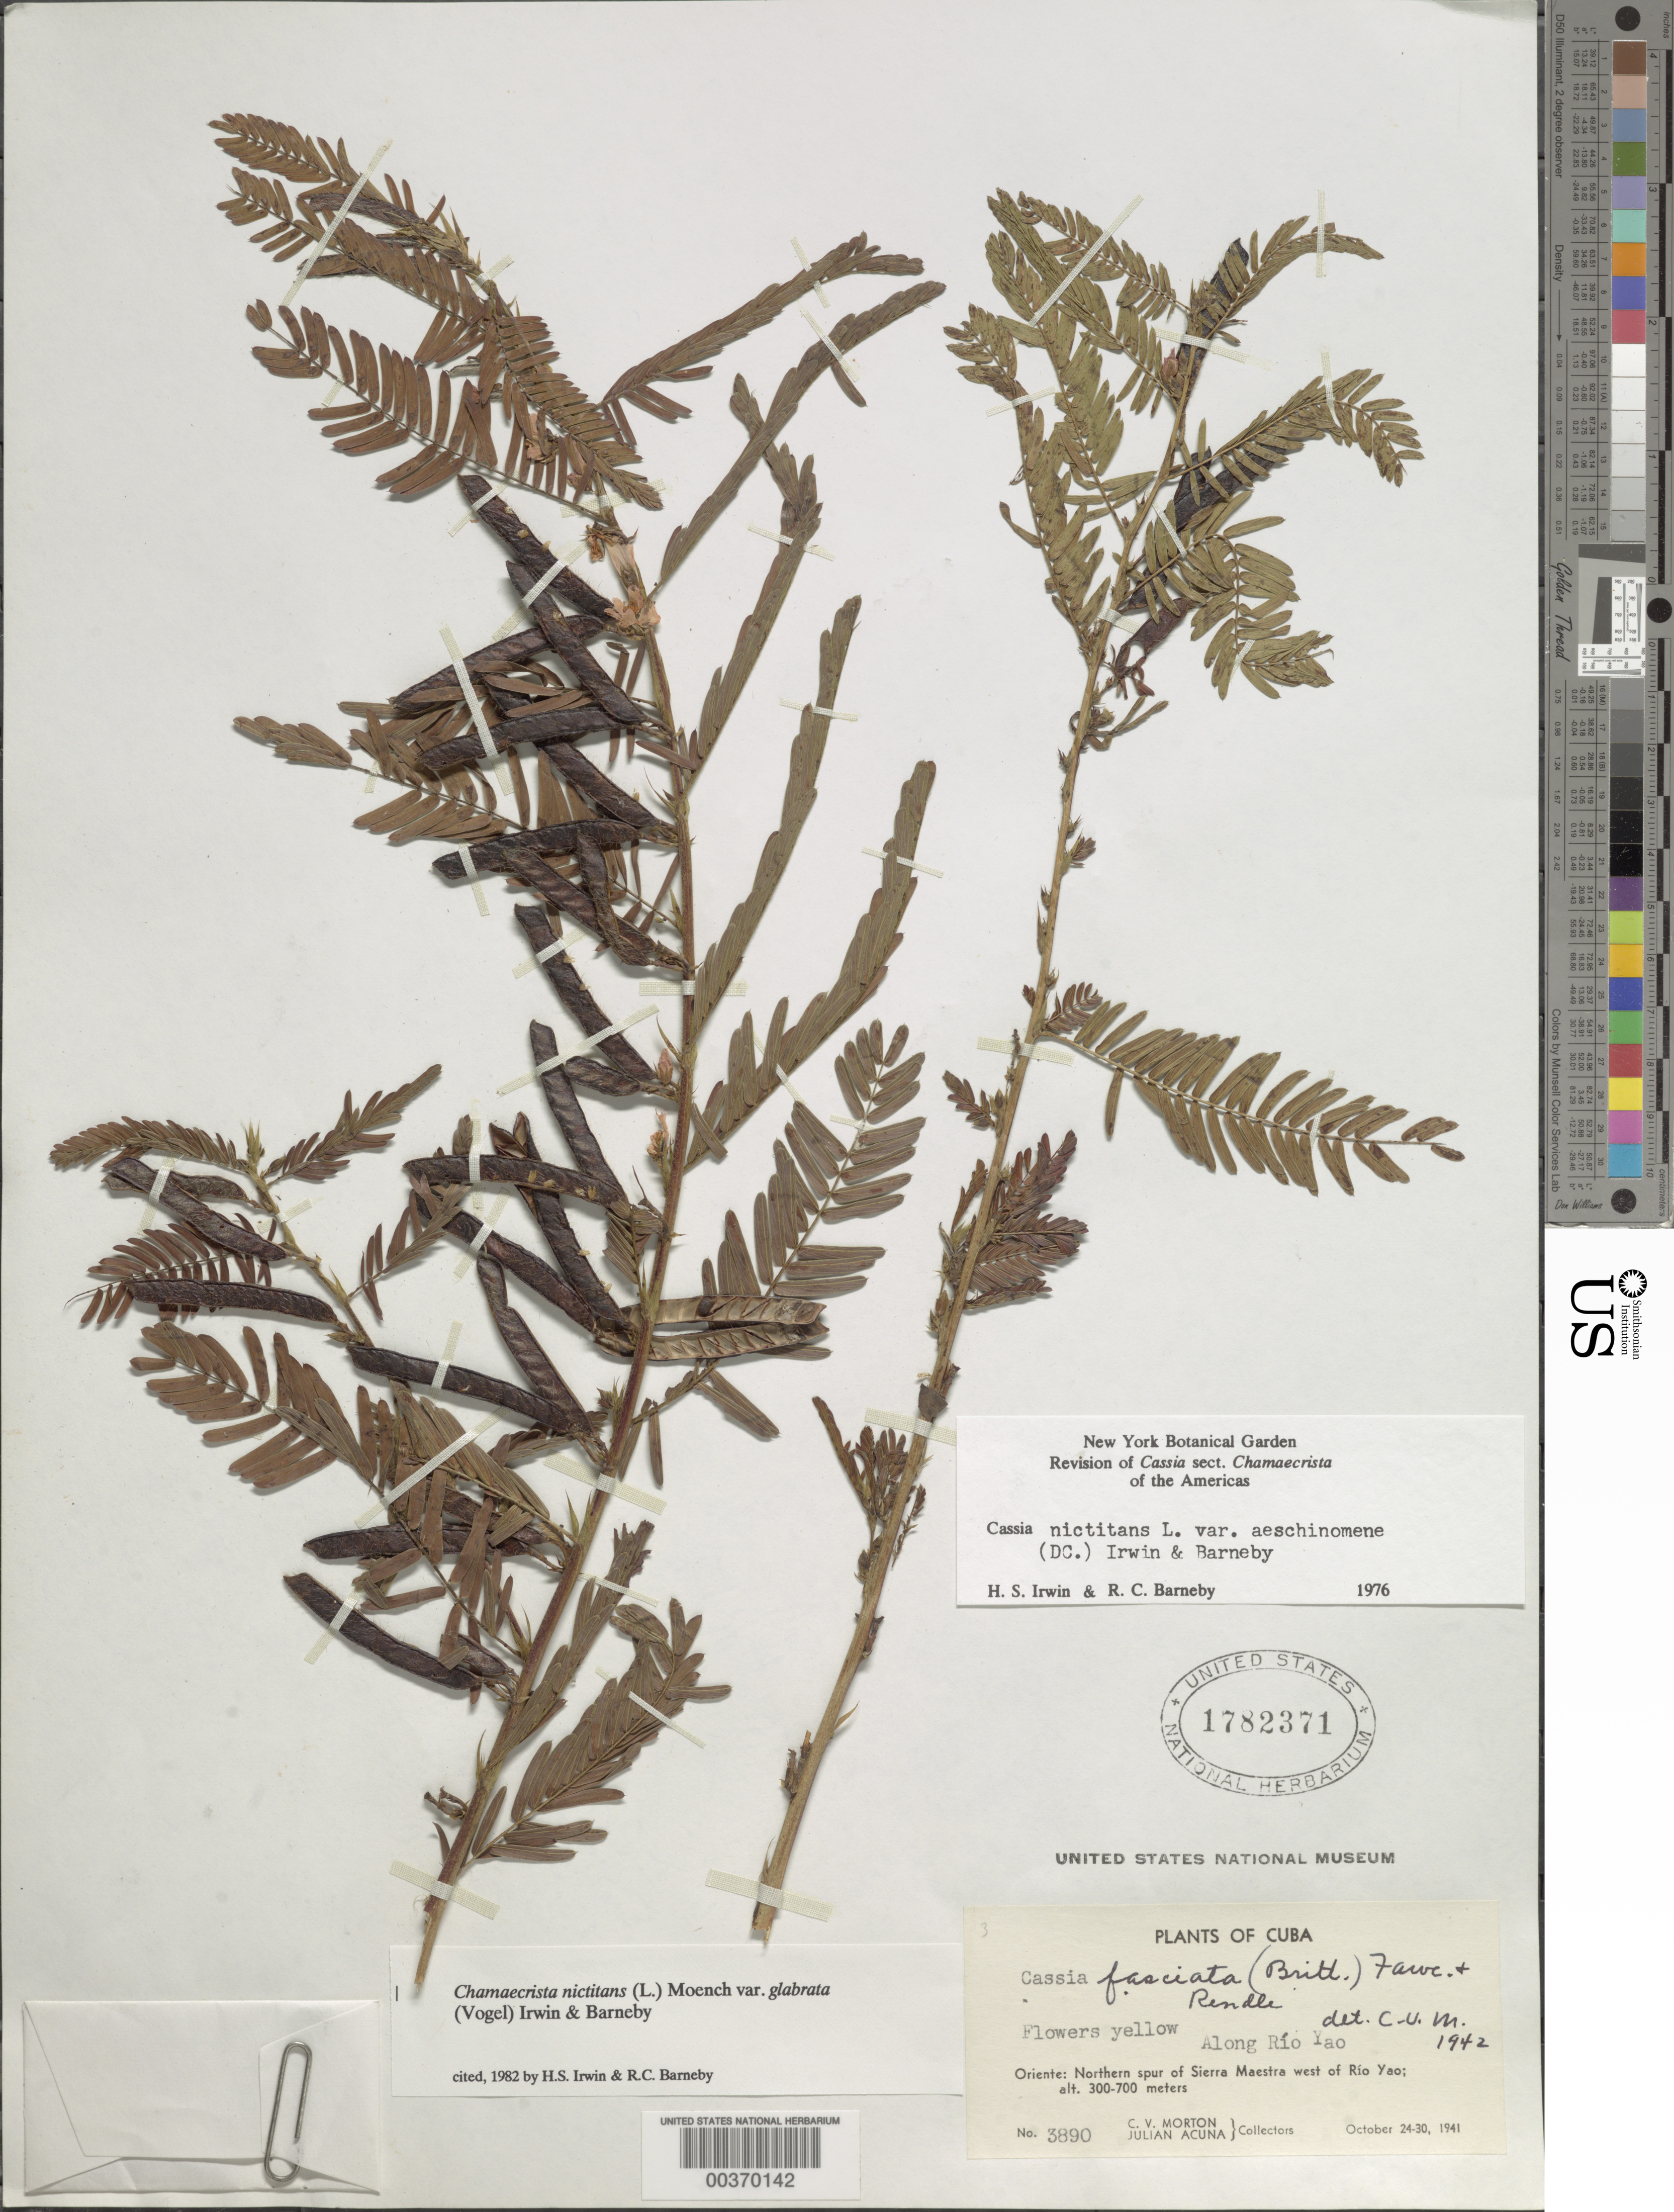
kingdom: Plantae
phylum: Tracheophyta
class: Magnoliopsida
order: Fabales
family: Fabaceae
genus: Chamaecrista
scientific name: Chamaecrista nictitans var. glabrata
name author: (Vogel) H.S. Irwin & Barneby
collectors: C. V. Morton & J. B. Acuña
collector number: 3890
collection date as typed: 24 Oct 1941 to 30 Oct 1941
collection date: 1941-10-24/1941-10-30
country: Cuba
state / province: Oriente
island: Greater Antilles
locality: Along Rio Yao; northern spur of Sierra Maestra W of Rio Yao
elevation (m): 300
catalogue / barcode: US 1782371